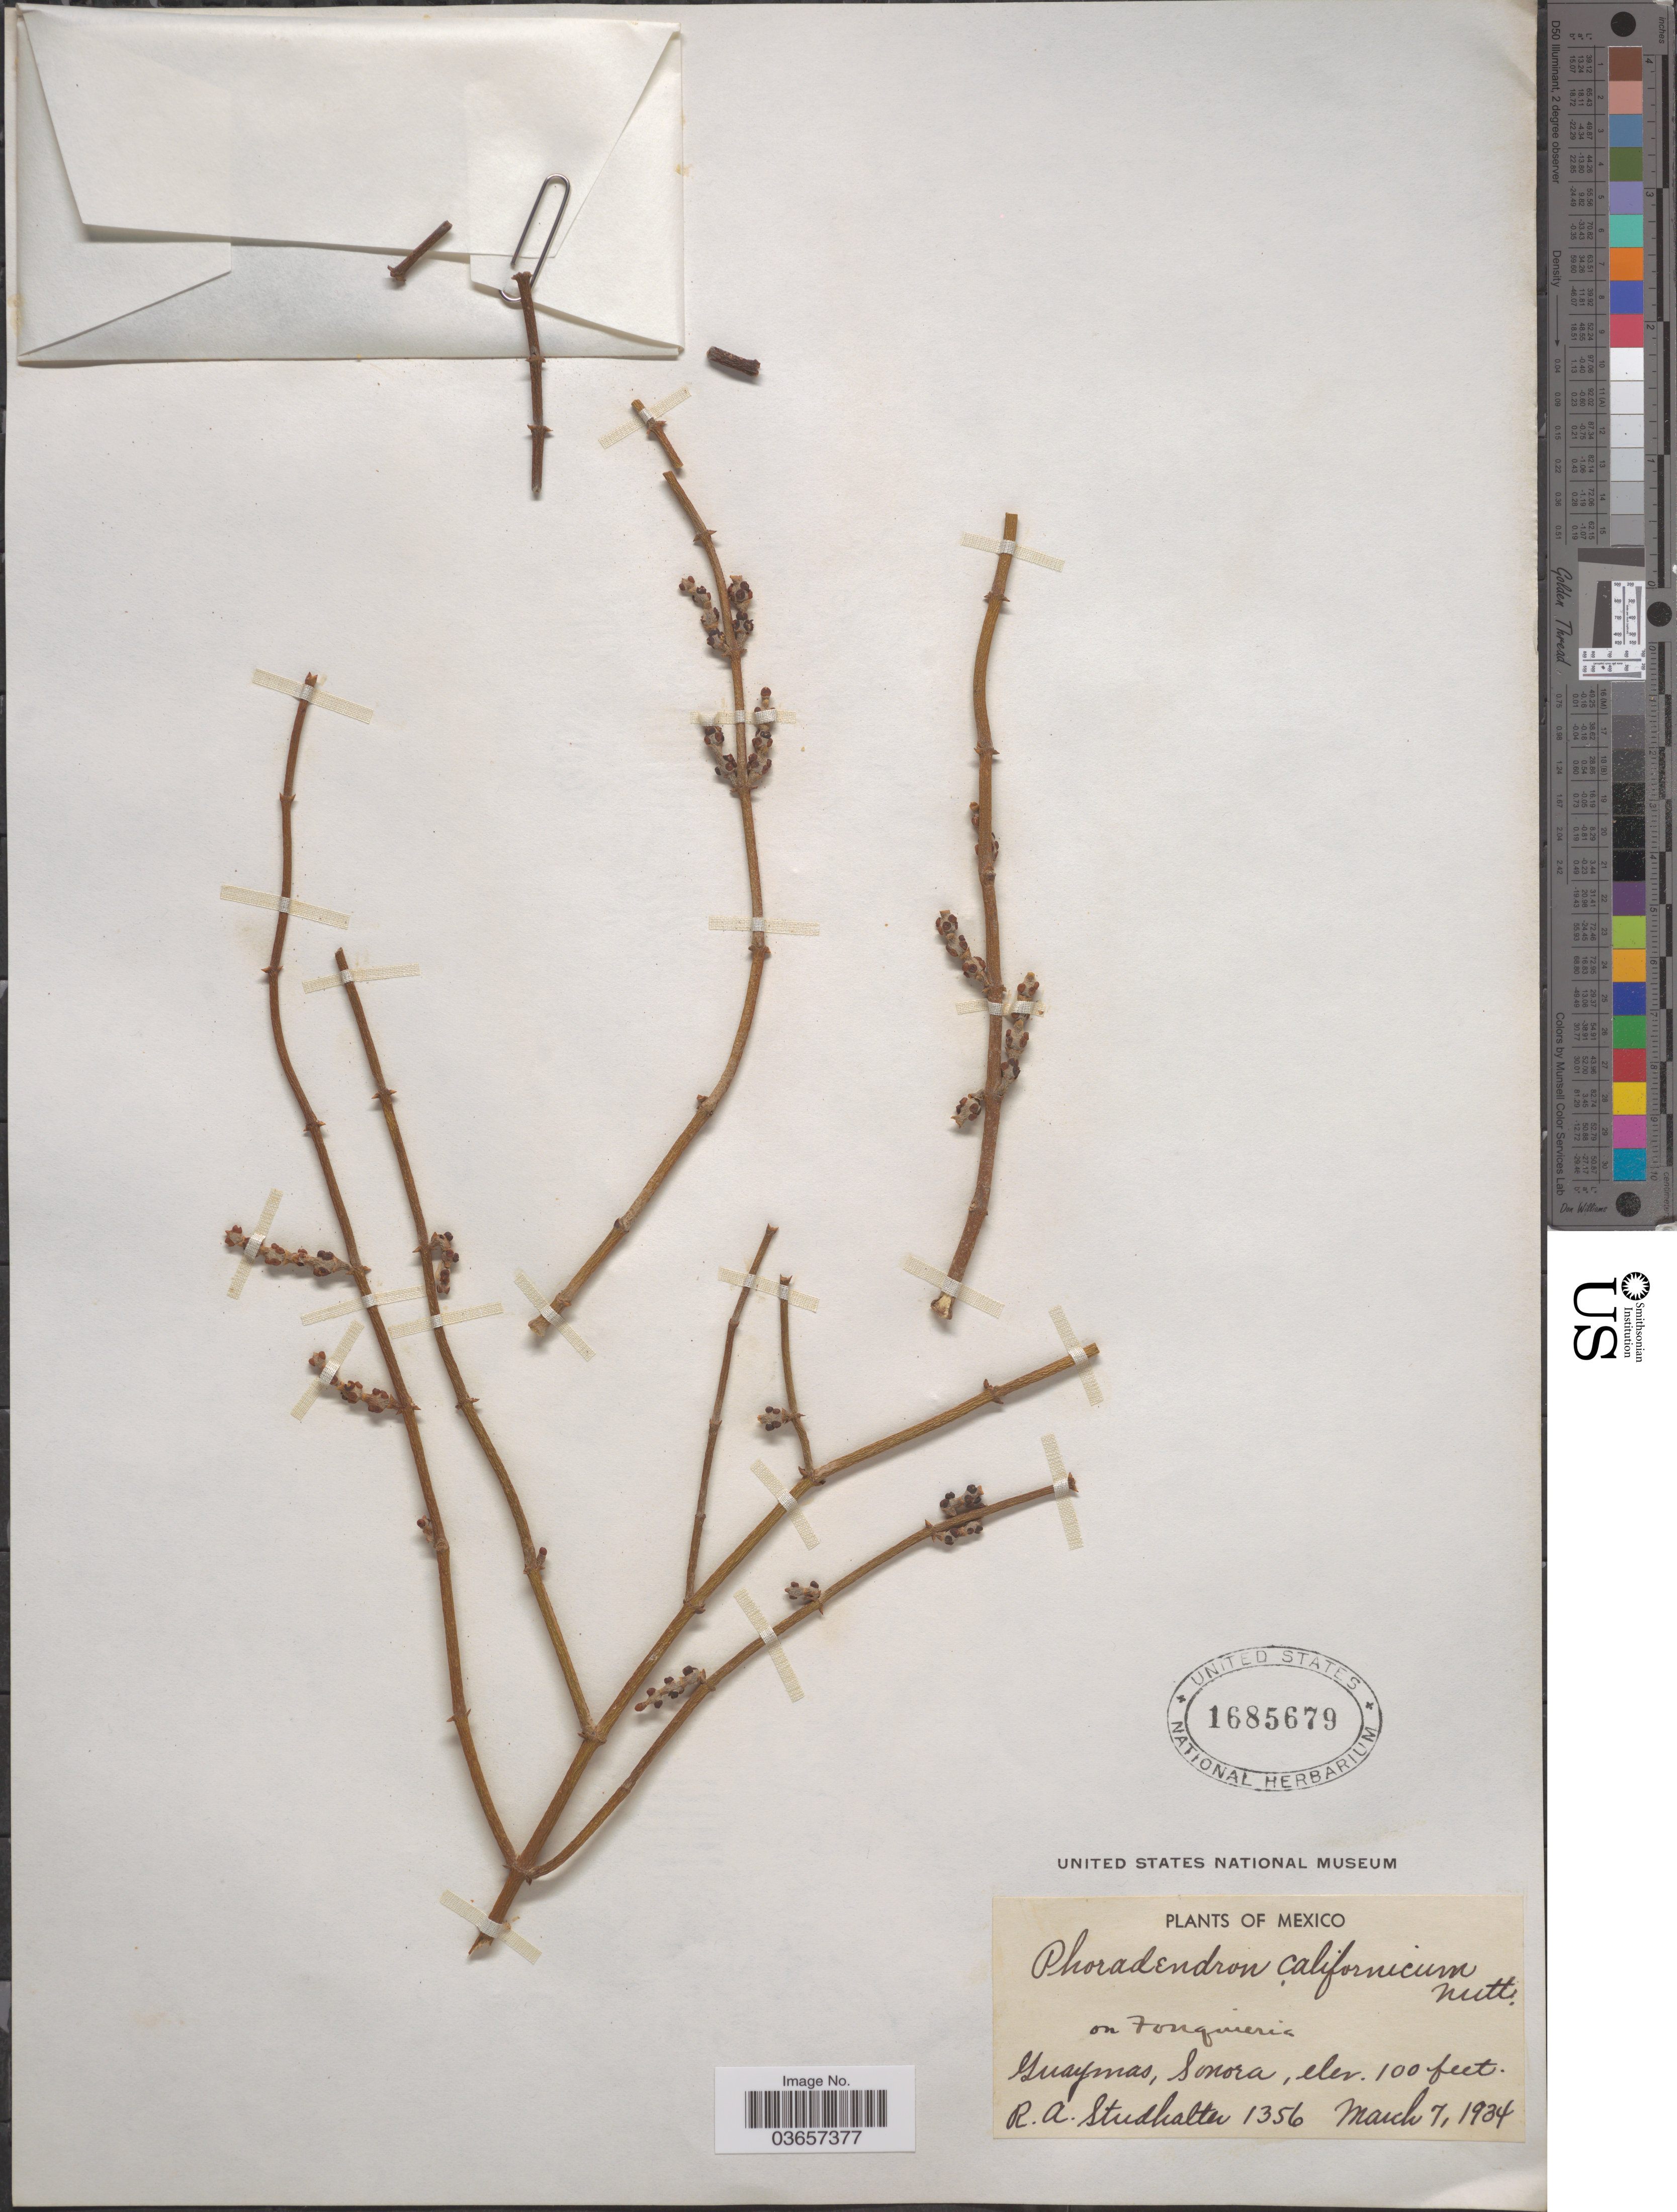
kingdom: Plantae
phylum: Tracheophyta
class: Magnoliopsida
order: Santalales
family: Viscaceae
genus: Phoradendron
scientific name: Phoradendron californicum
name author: Nutt.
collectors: R. Studhalter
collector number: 1356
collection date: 1934-03-07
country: Mexico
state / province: Sonora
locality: Guaymas.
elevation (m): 30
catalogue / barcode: US 1685679